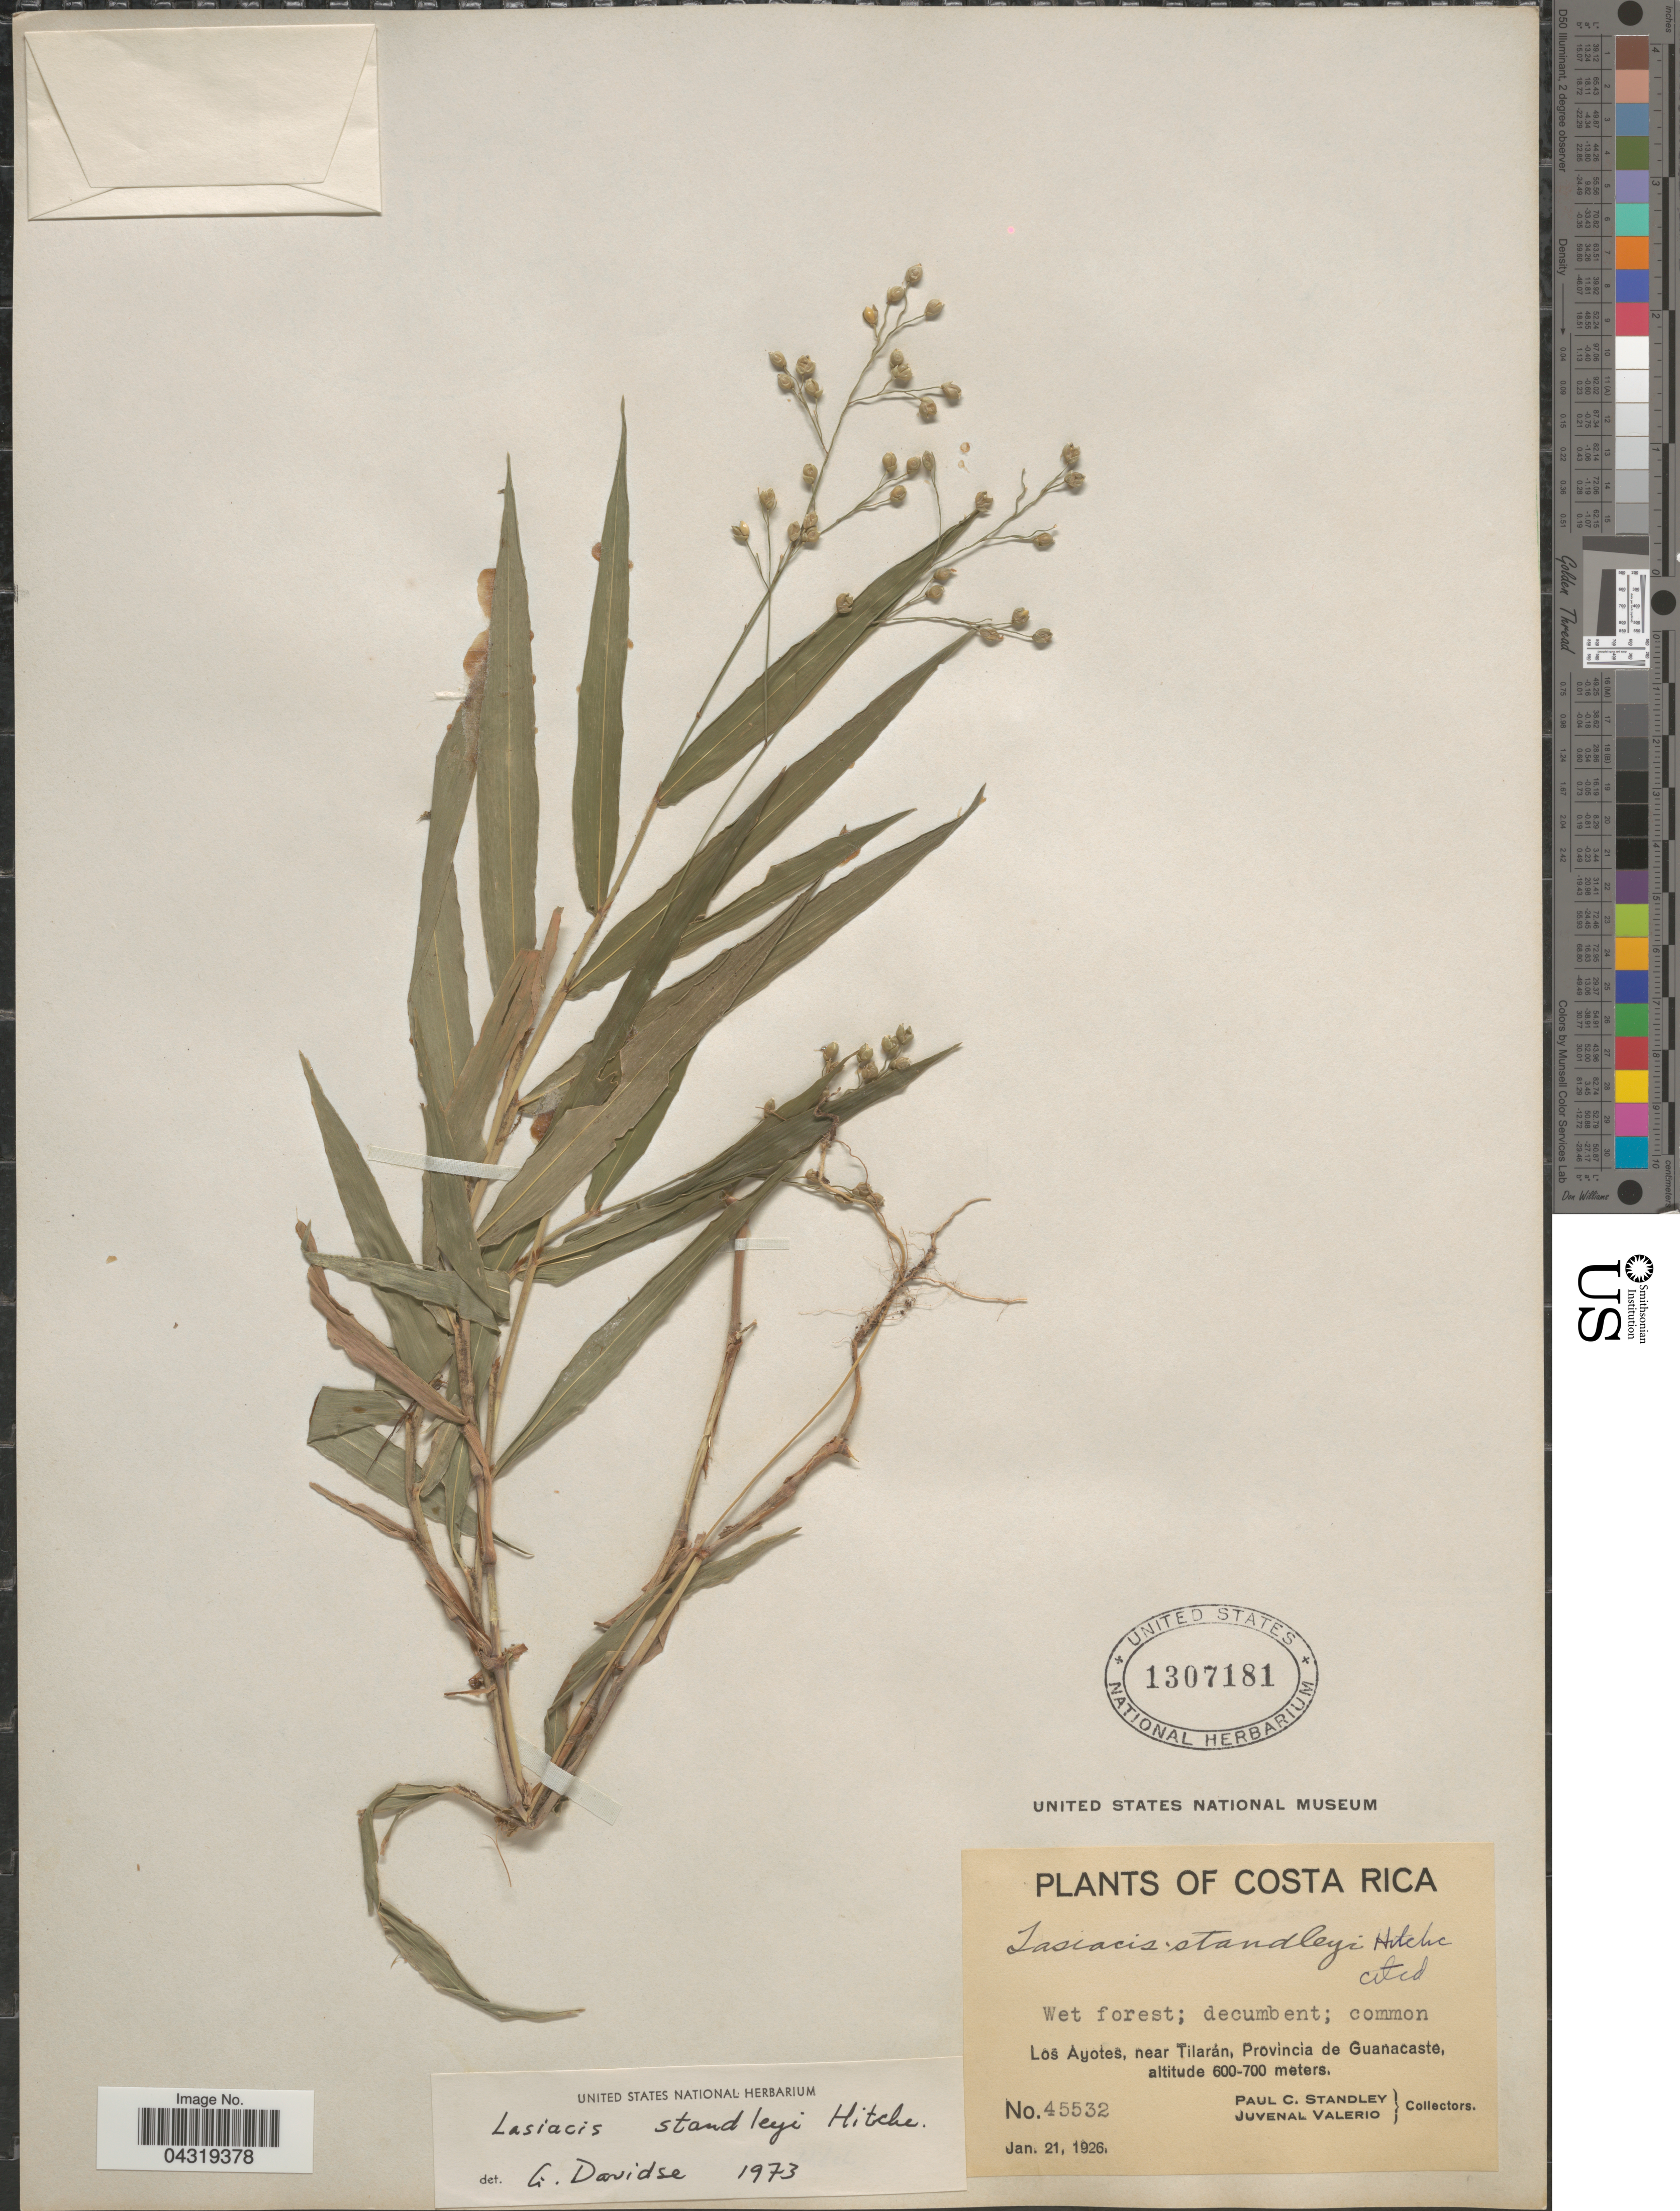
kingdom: Plantae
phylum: Tracheophyta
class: Liliopsida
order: Poales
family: Poaceae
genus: Lasiacis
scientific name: Lasiacis standleyi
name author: Hitchc.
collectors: P. C. Standley & J. Valerio R.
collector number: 45532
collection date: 1926-01-21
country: Costa Rica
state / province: Guanacaste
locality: Los Ayotes, near Tilarán, Provincia de Guanacaste.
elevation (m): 600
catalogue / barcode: US 1307181